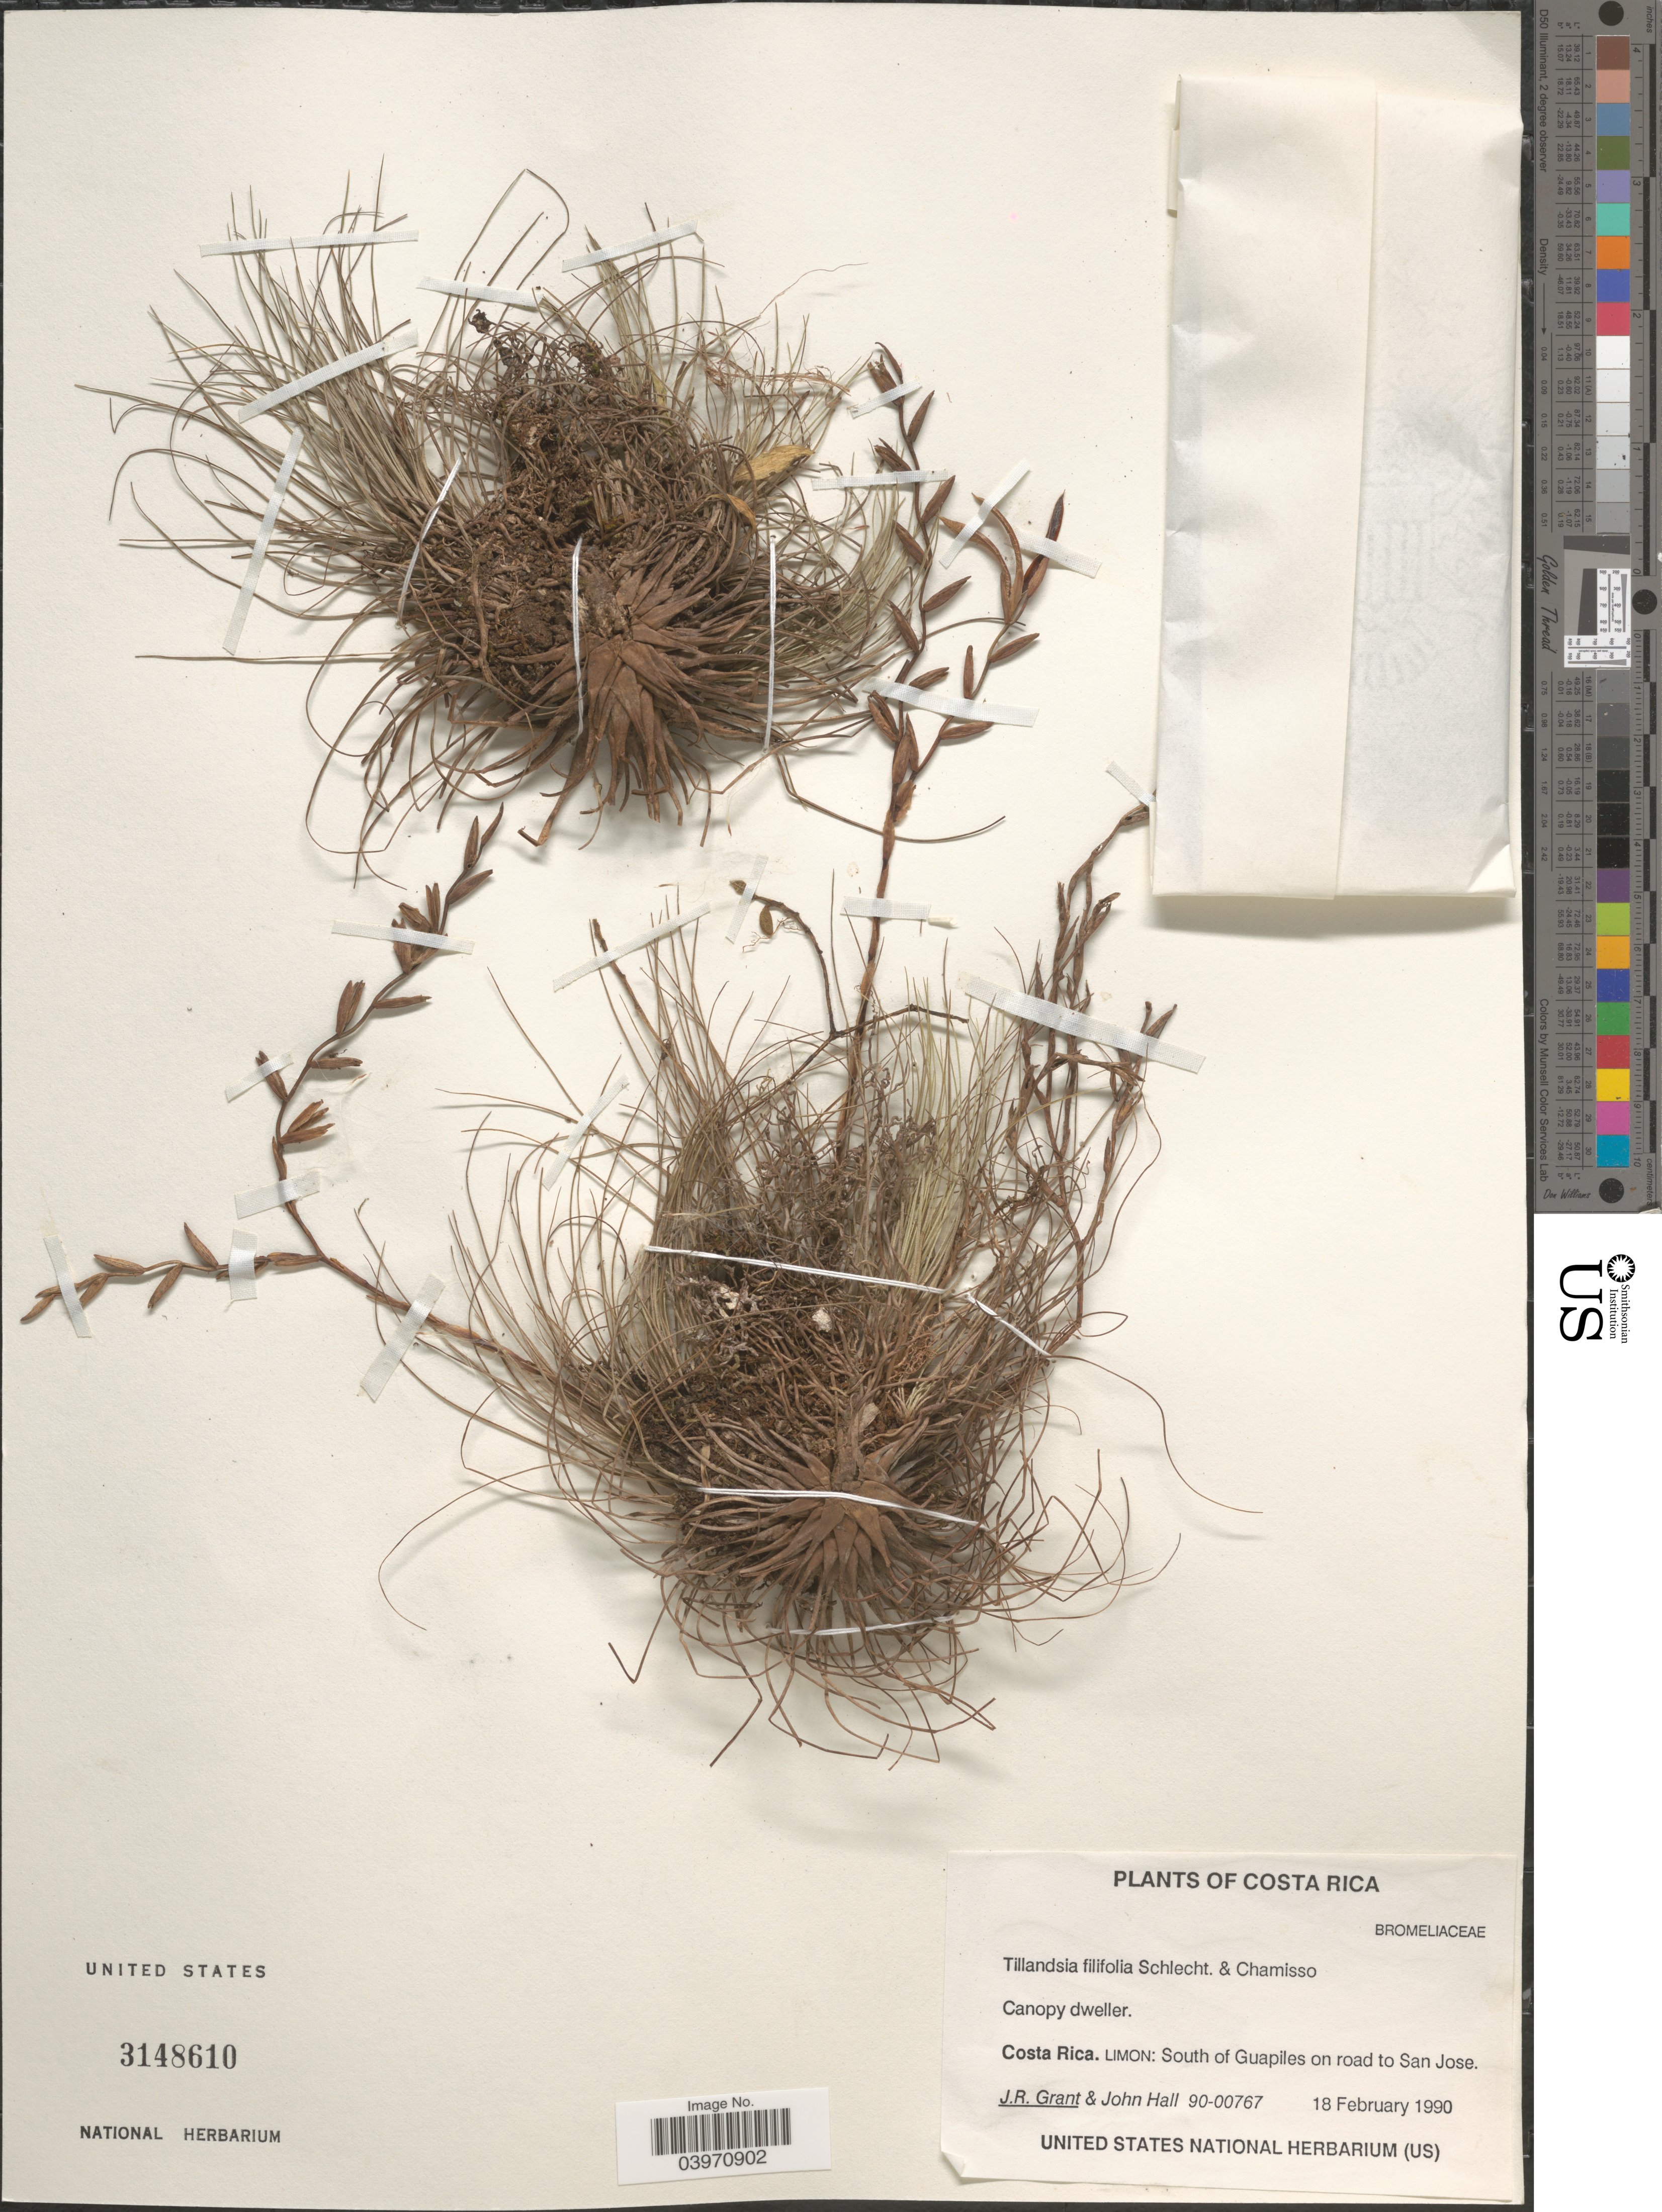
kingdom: Plantae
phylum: Tracheophyta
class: Liliopsida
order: Poales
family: Bromeliaceae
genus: Tillandsia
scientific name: Tillandsia filifolia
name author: Schltdl. & Cham.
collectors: J. Grant & J. Hall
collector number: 90-00767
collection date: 1990-02-18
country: Costa Rica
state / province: Limón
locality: South of Guapiles on road to San Jose.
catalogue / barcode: US 3148610